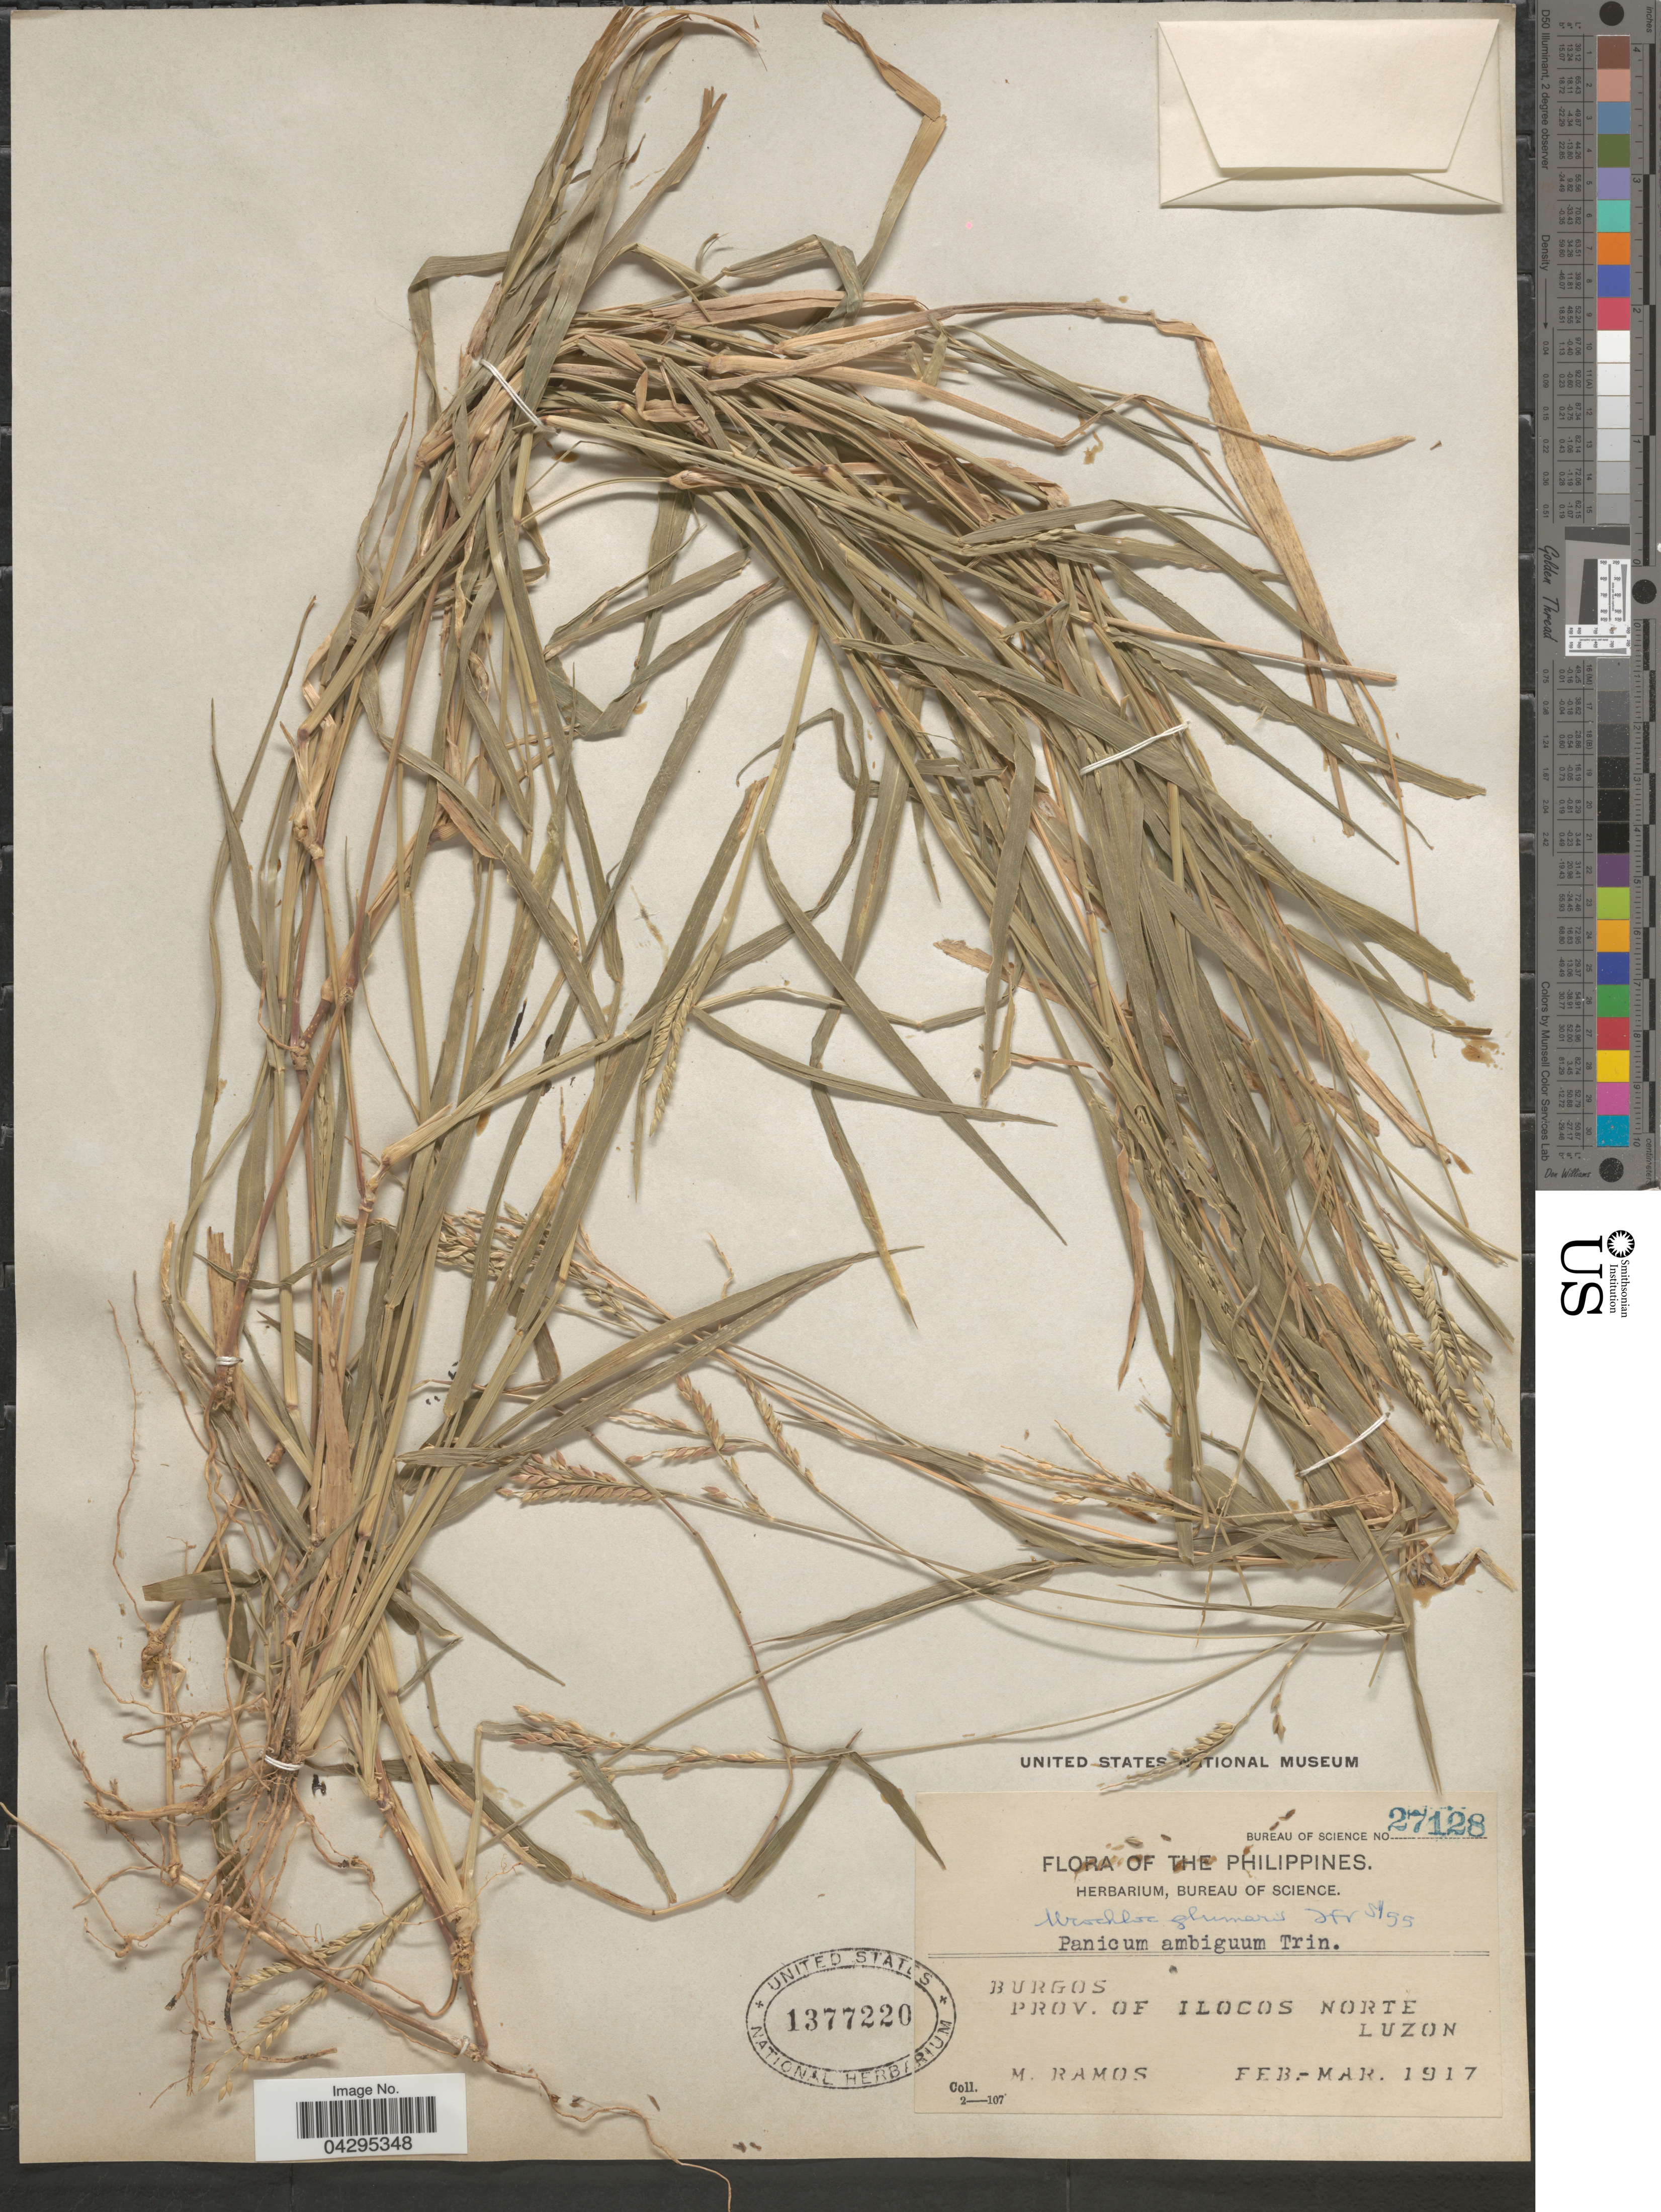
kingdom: Plantae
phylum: Tracheophyta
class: Liliopsida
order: Poales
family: Poaceae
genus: Urochloa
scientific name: Urochloa glumaris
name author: (Trin.) Veldkamp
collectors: M. Ramos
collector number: Bureau Of Science 27128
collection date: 1917-02/1917-03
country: Philippines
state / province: Ilocos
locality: Burgos. Prov. Of Ilocos Norte, Luzon.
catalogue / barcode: US 1377220